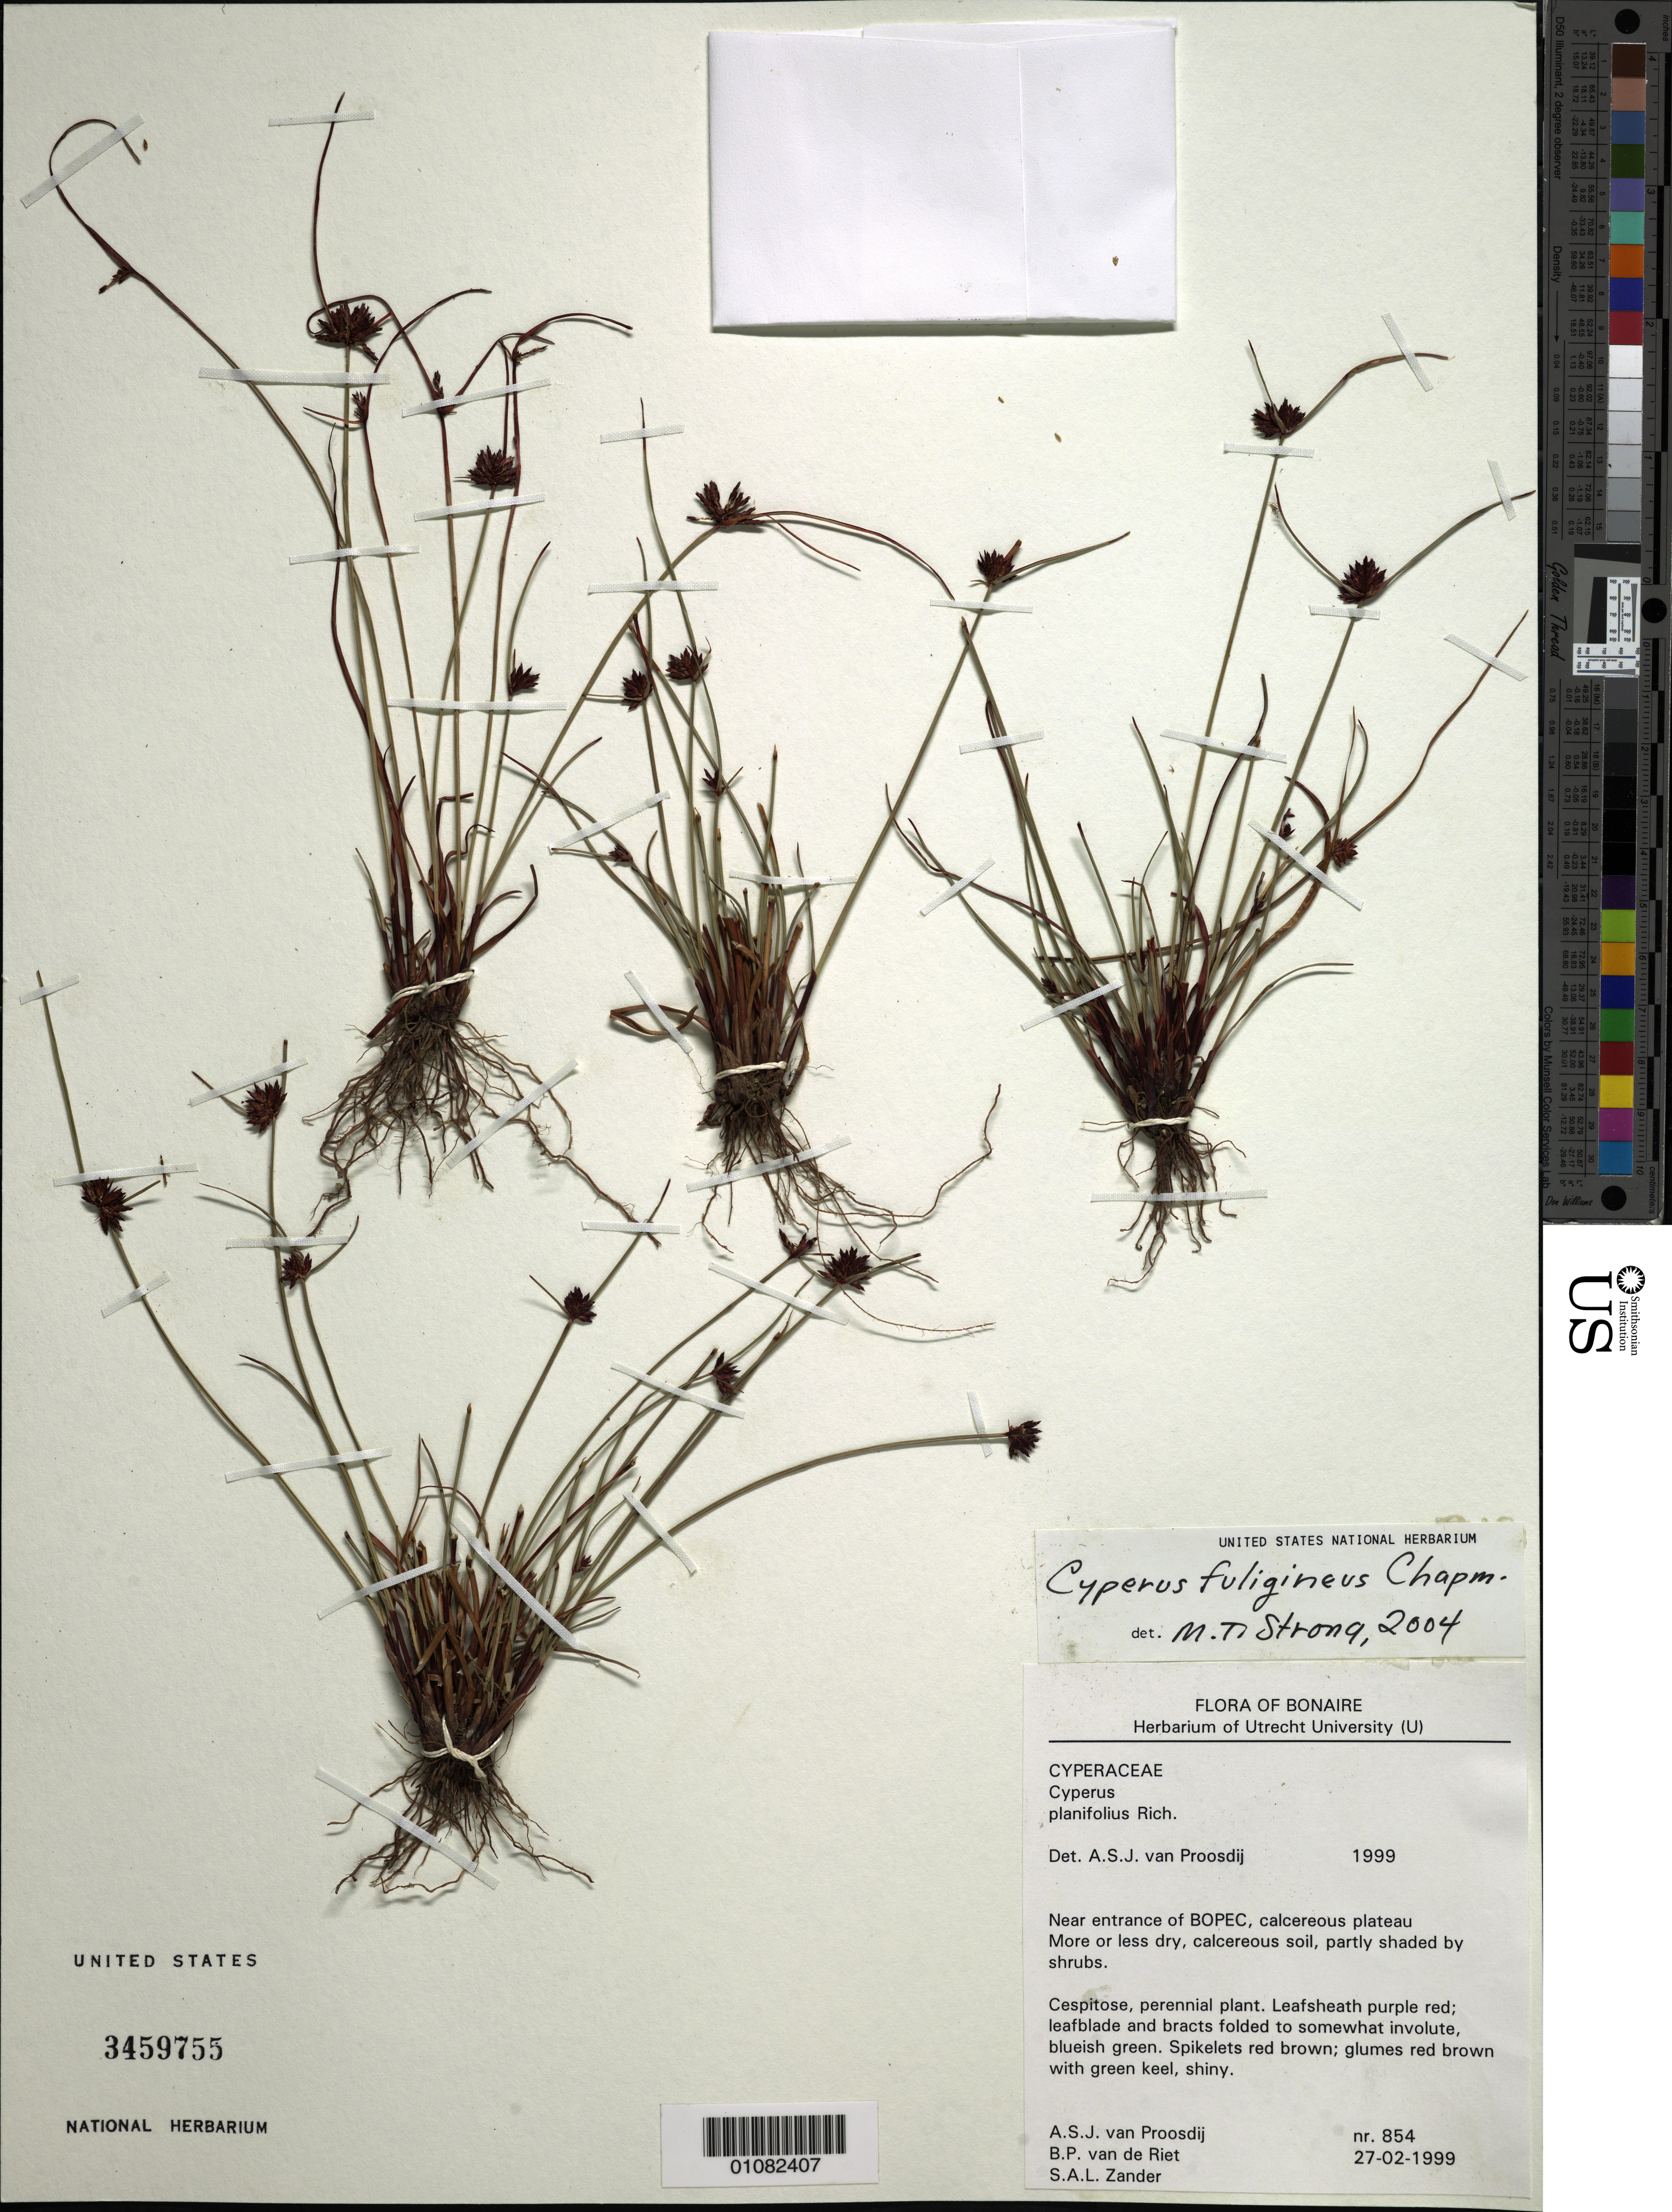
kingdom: Plantae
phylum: Tracheophyta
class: Liliopsida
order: Poales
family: Cyperaceae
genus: Cyperus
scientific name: Cyperus fuligineus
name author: Chapm.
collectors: A. Proosdij, B. Riet & S. Zander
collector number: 854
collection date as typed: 27 Feb 1999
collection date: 1999-02-27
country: Netherlands Antilles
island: Bonaire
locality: Near entrance of BOPEC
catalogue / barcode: US 3459755